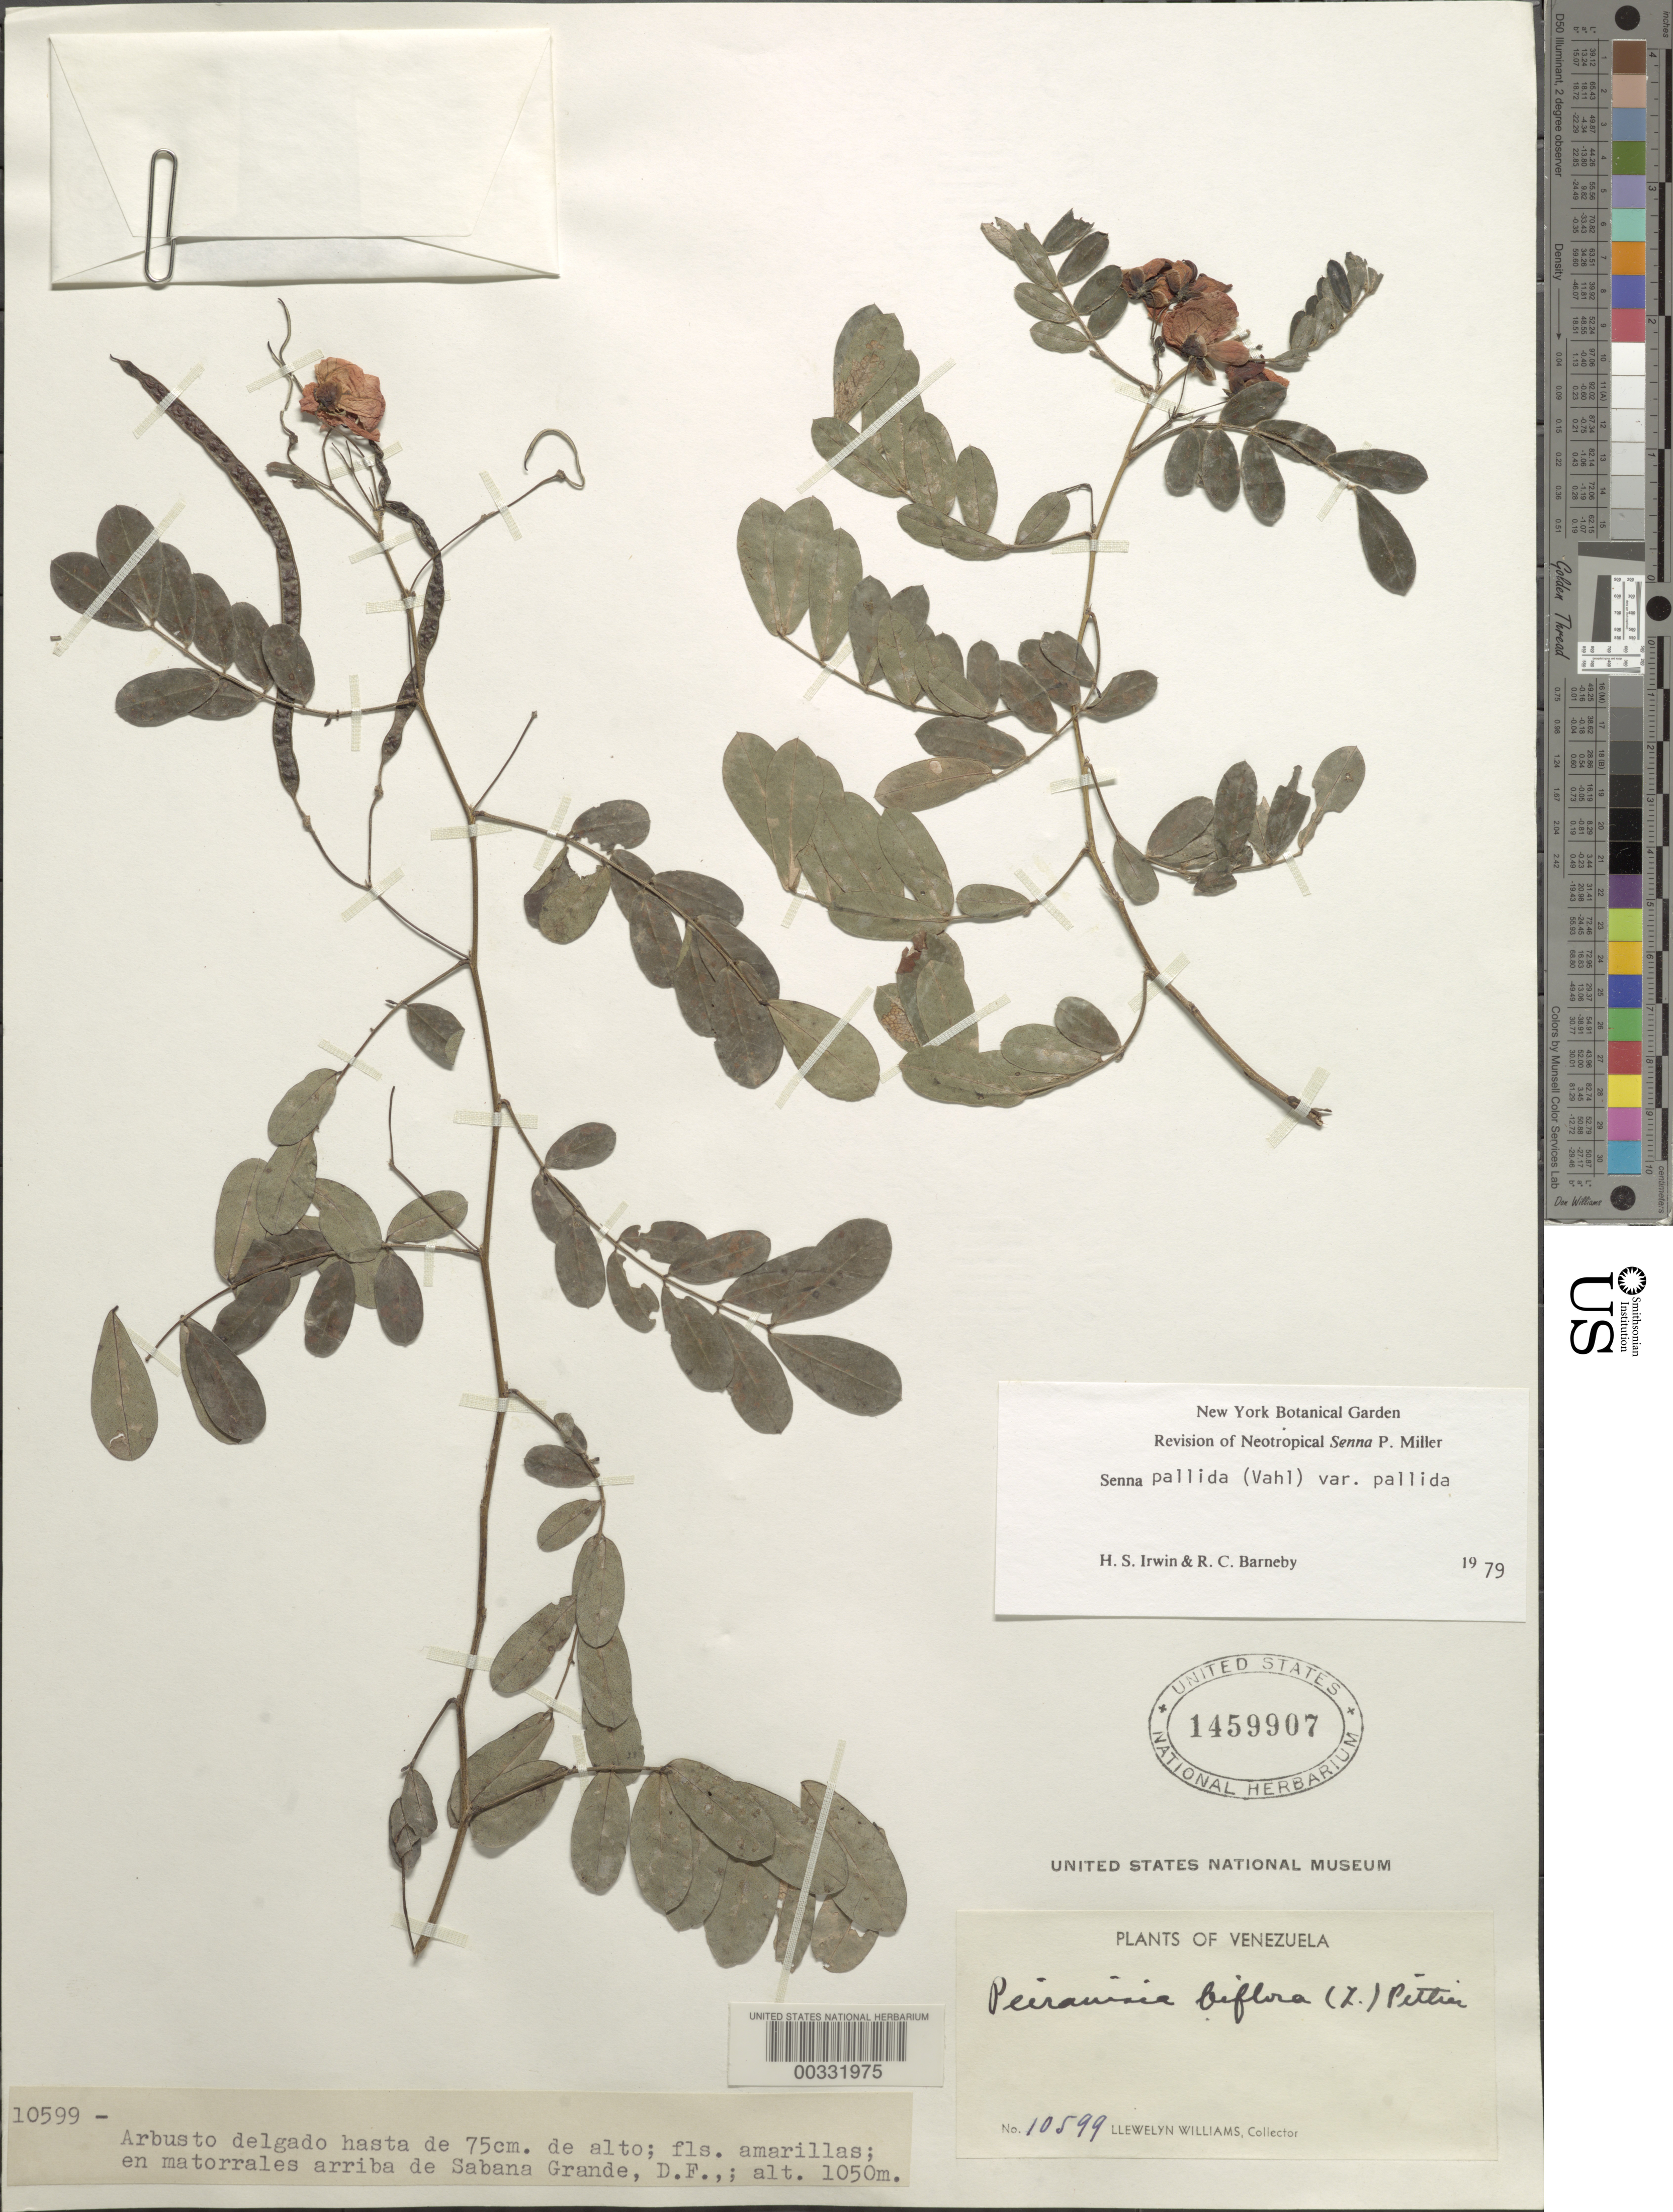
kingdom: Plantae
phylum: Tracheophyta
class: Magnoliopsida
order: Fabales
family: Fabaceae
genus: Senna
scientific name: Senna pallida var. pallida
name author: (Vahl) H.S. Irwin & Barneby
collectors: Ll. Williams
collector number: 10599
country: Venezuela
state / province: Distrito Federal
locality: Above Sabana Grande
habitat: Thickets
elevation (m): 1050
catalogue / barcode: US 1459907